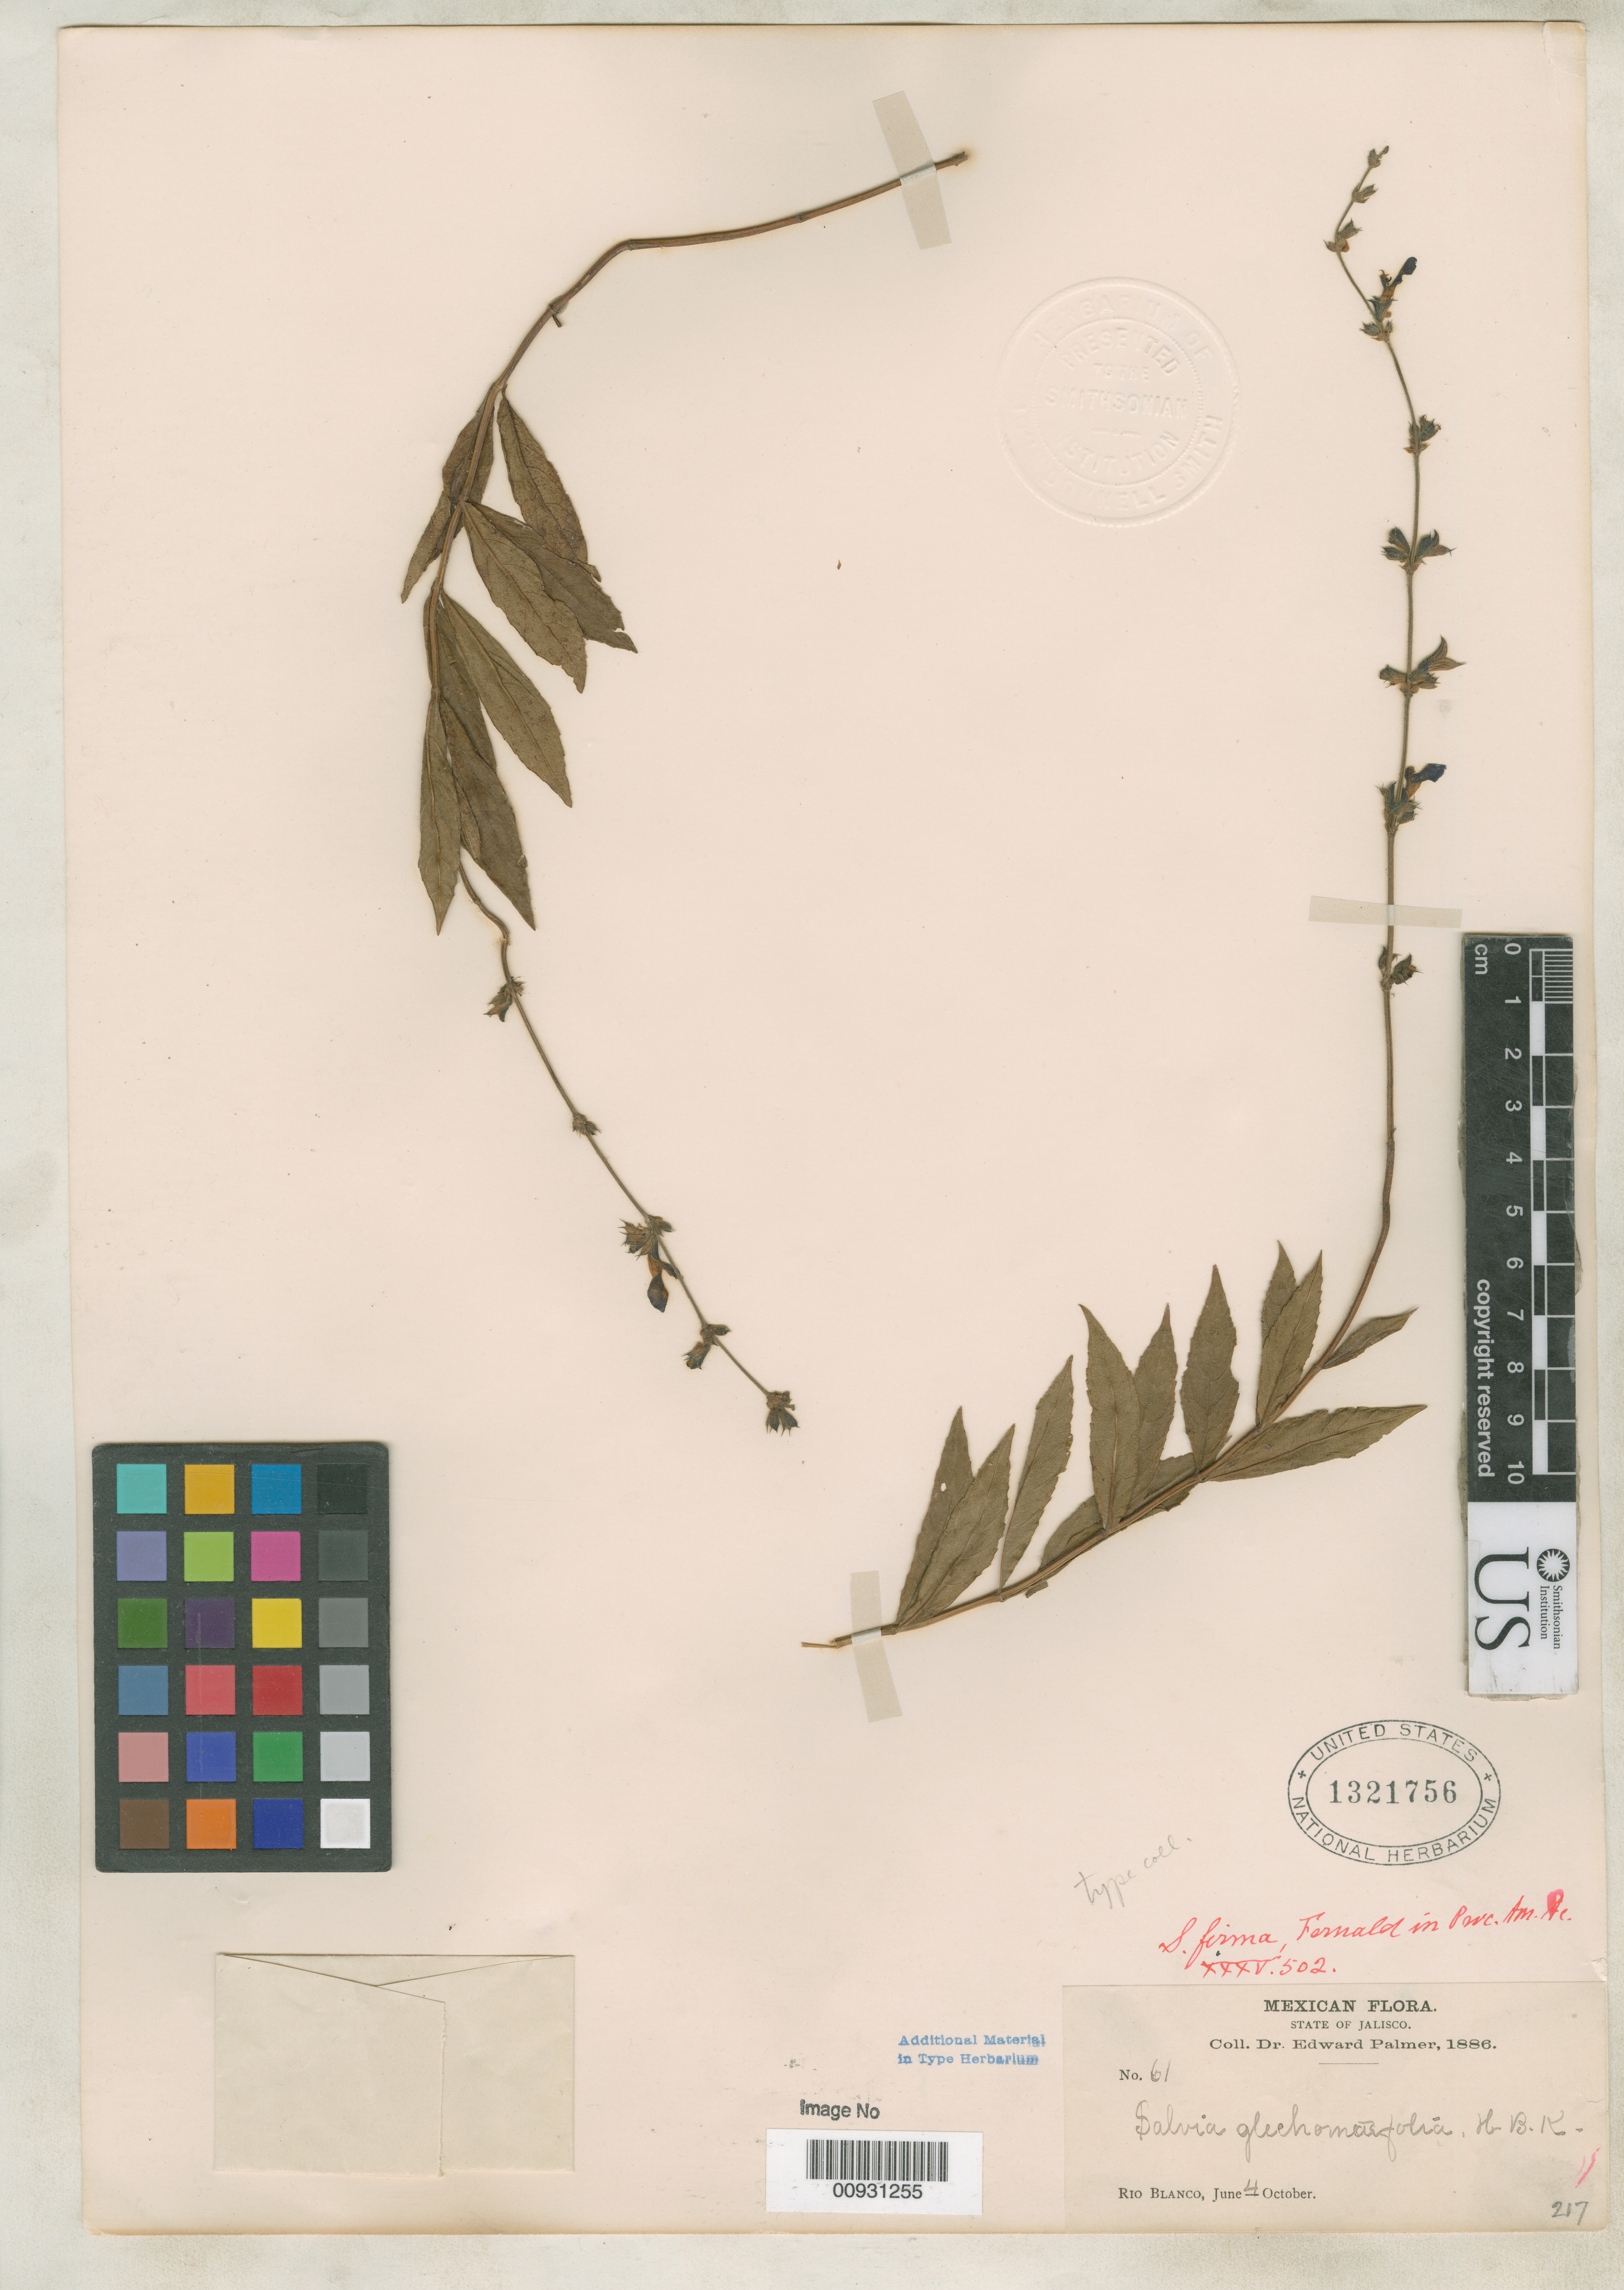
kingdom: Plantae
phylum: Tracheophyta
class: Magnoliopsida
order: Lamiales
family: Lamiaceae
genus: Salvia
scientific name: Salvia firma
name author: Fernald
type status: Isotype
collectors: E. Palmer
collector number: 61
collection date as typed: Jun 1886 to -- Oct 1886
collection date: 1886-06/1886-10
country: Mexico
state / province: Jalisco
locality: Río Blanco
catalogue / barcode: US 1321756